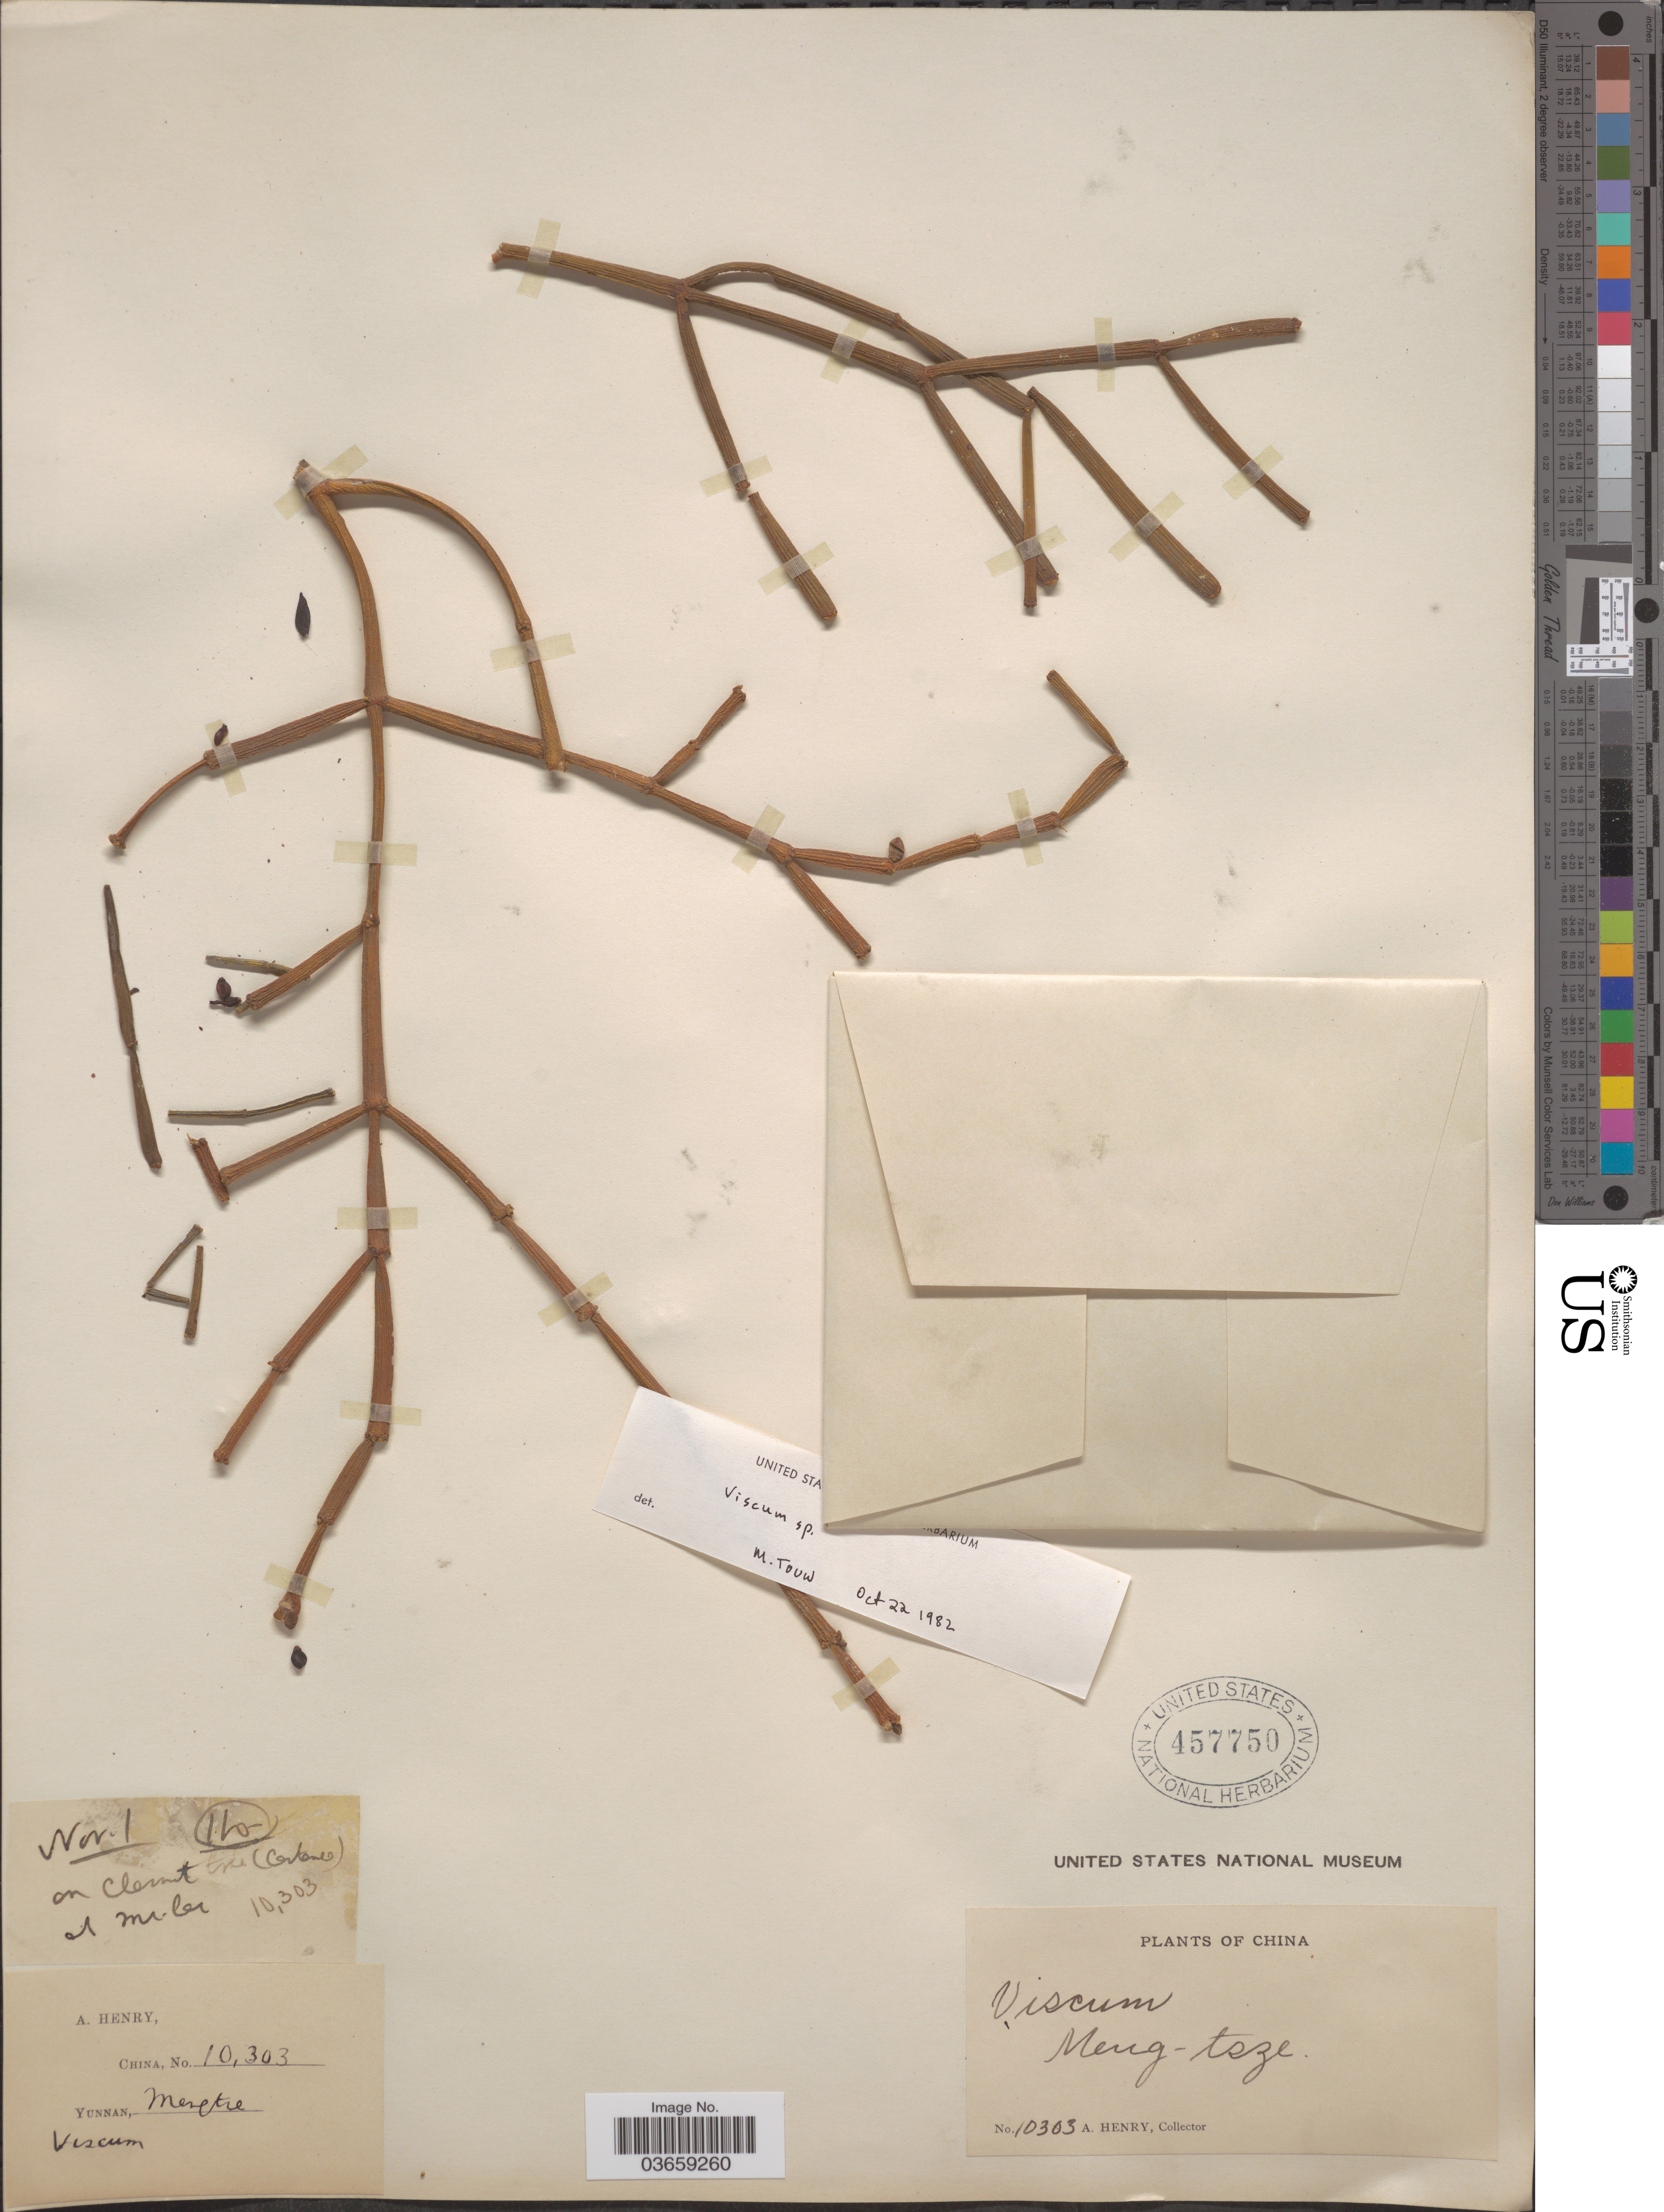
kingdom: Plantae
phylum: Tracheophyta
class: Magnoliopsida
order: Santalales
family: Viscaceae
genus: Viscum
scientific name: Viscum sp.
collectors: A. Henry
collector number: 10303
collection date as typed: Transcribed d/m/y: /11/1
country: China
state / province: Yunnan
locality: Meng-tsze.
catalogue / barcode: US 457750